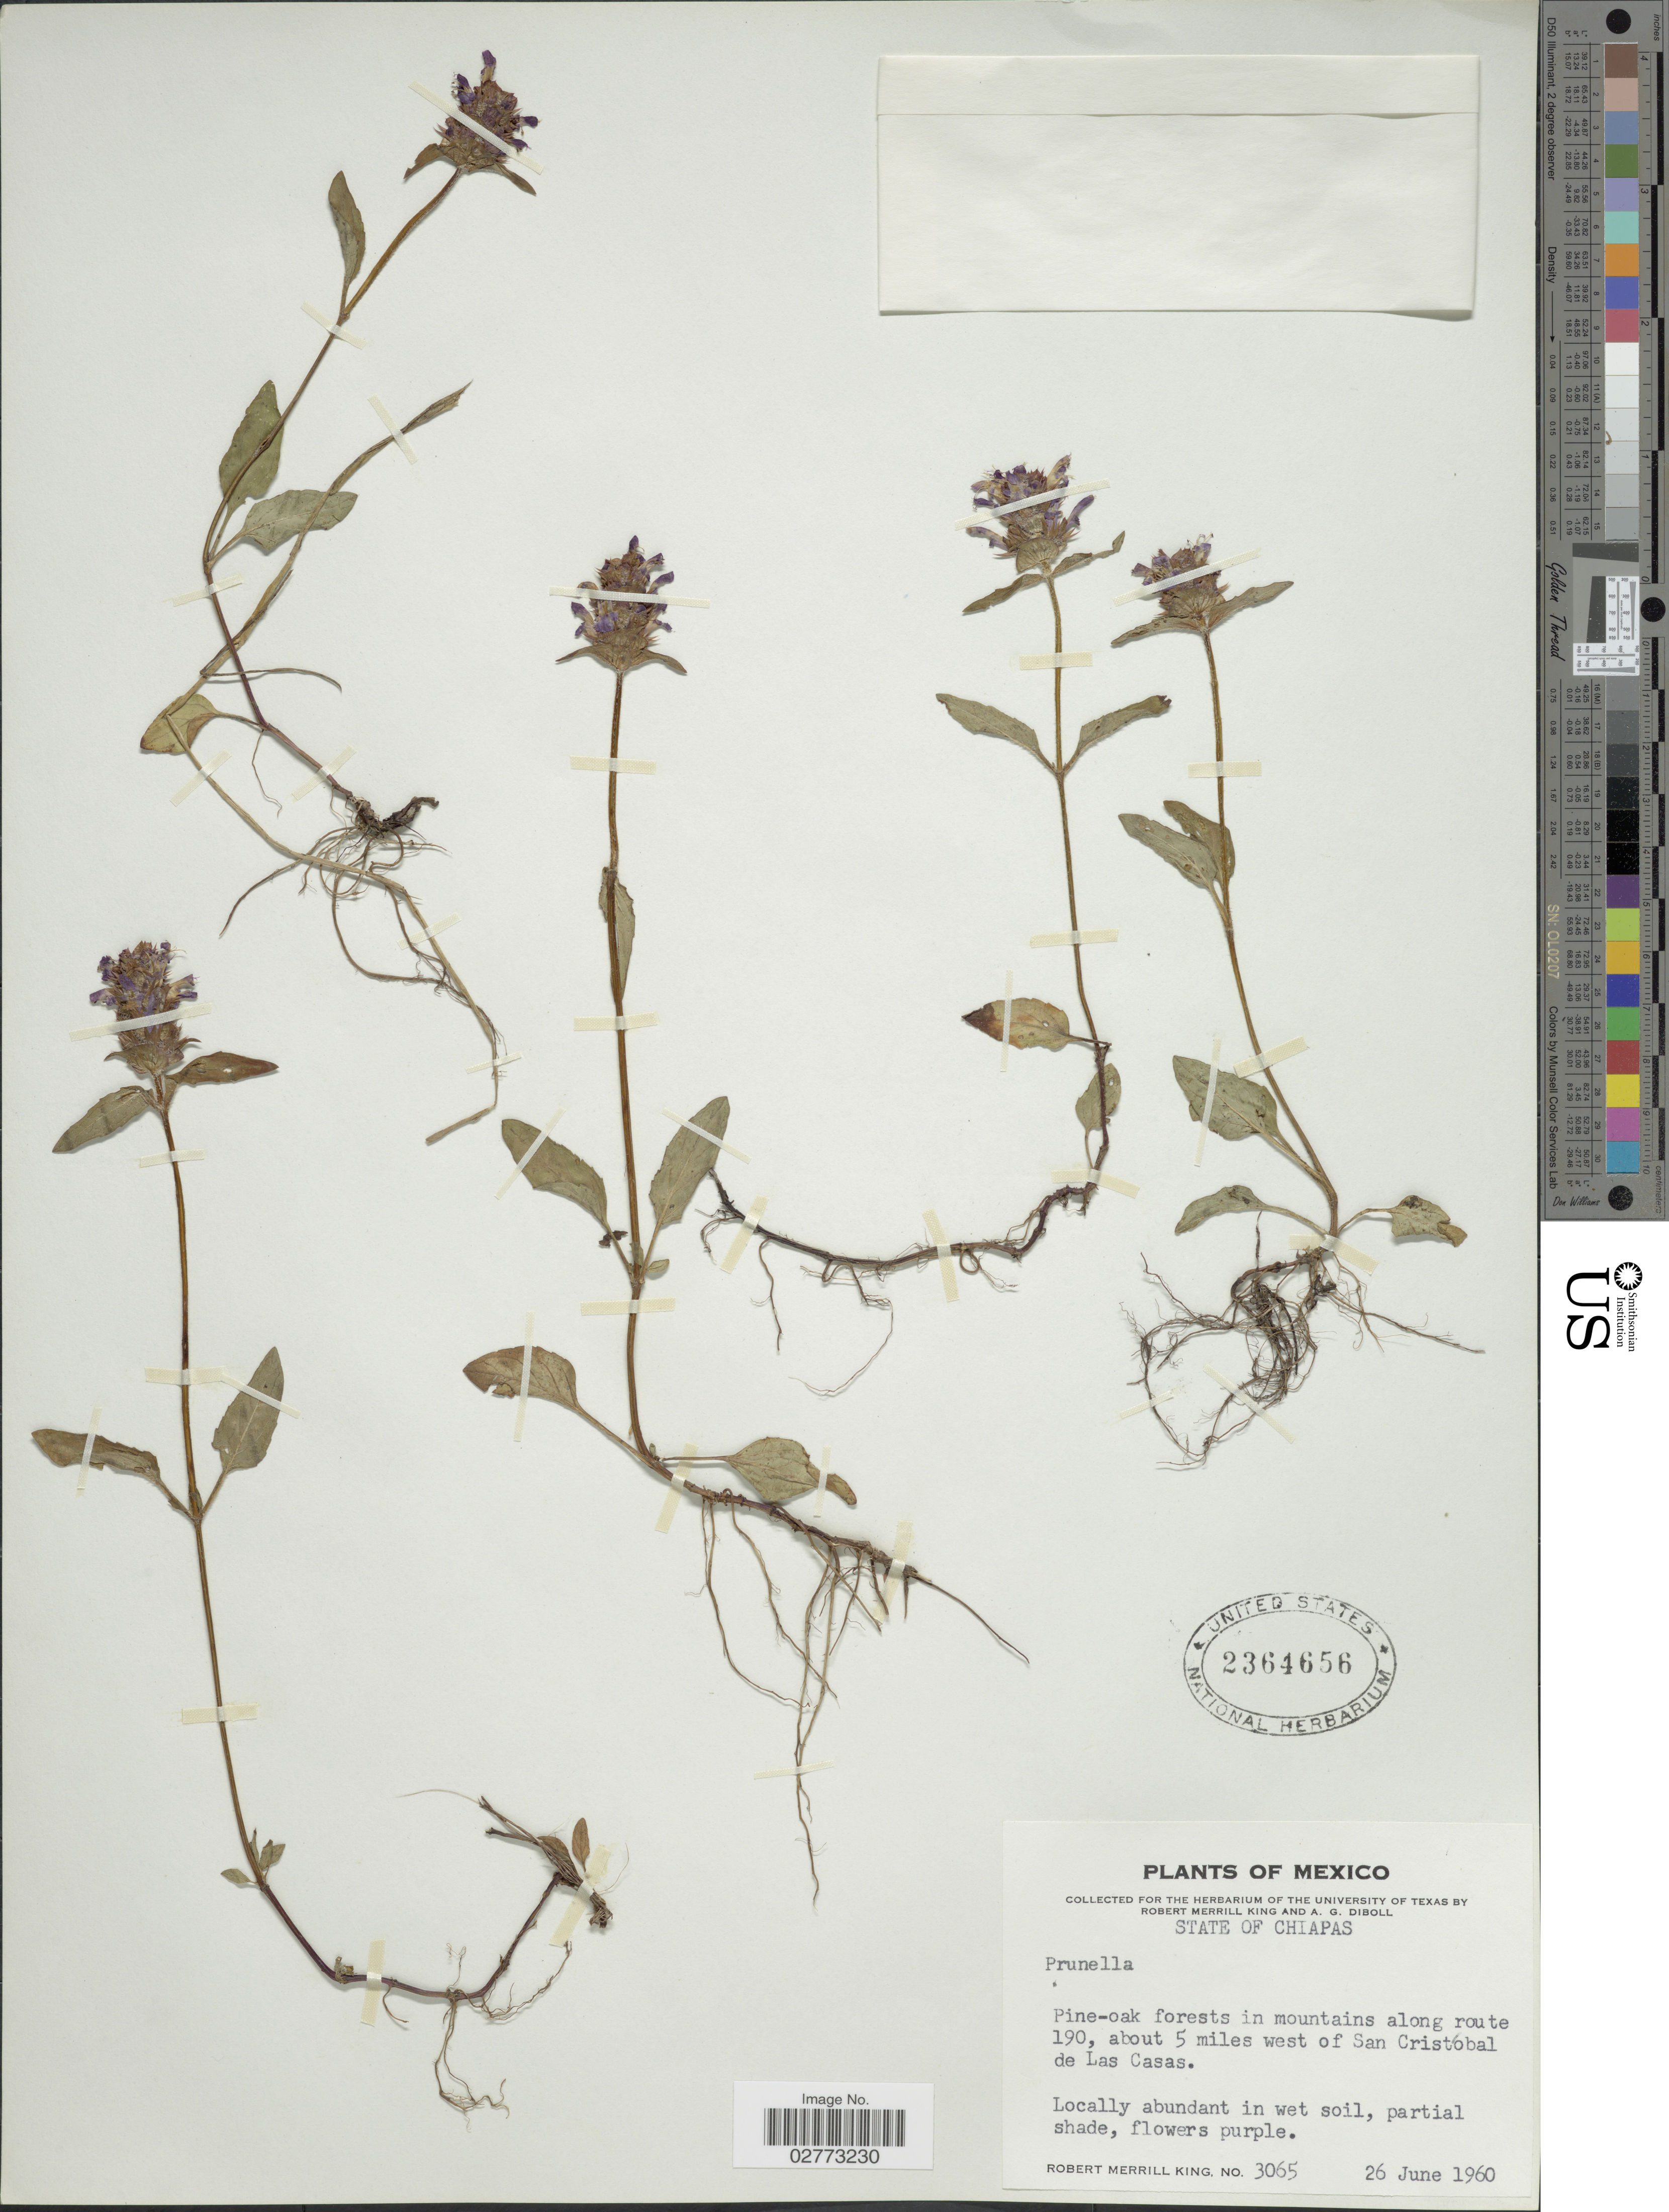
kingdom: Plantae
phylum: Tracheophyta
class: Magnoliopsida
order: Lamiales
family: Lamiaceae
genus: Prunella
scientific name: Prunella vulgaris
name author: L.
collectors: R. M. King & A. Diboll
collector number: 3065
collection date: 1960-06-26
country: Mexico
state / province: Chiapas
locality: In mountains along route 190, about 5 miles west of San Cristóbal de Las Casas.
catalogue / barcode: US 2364656